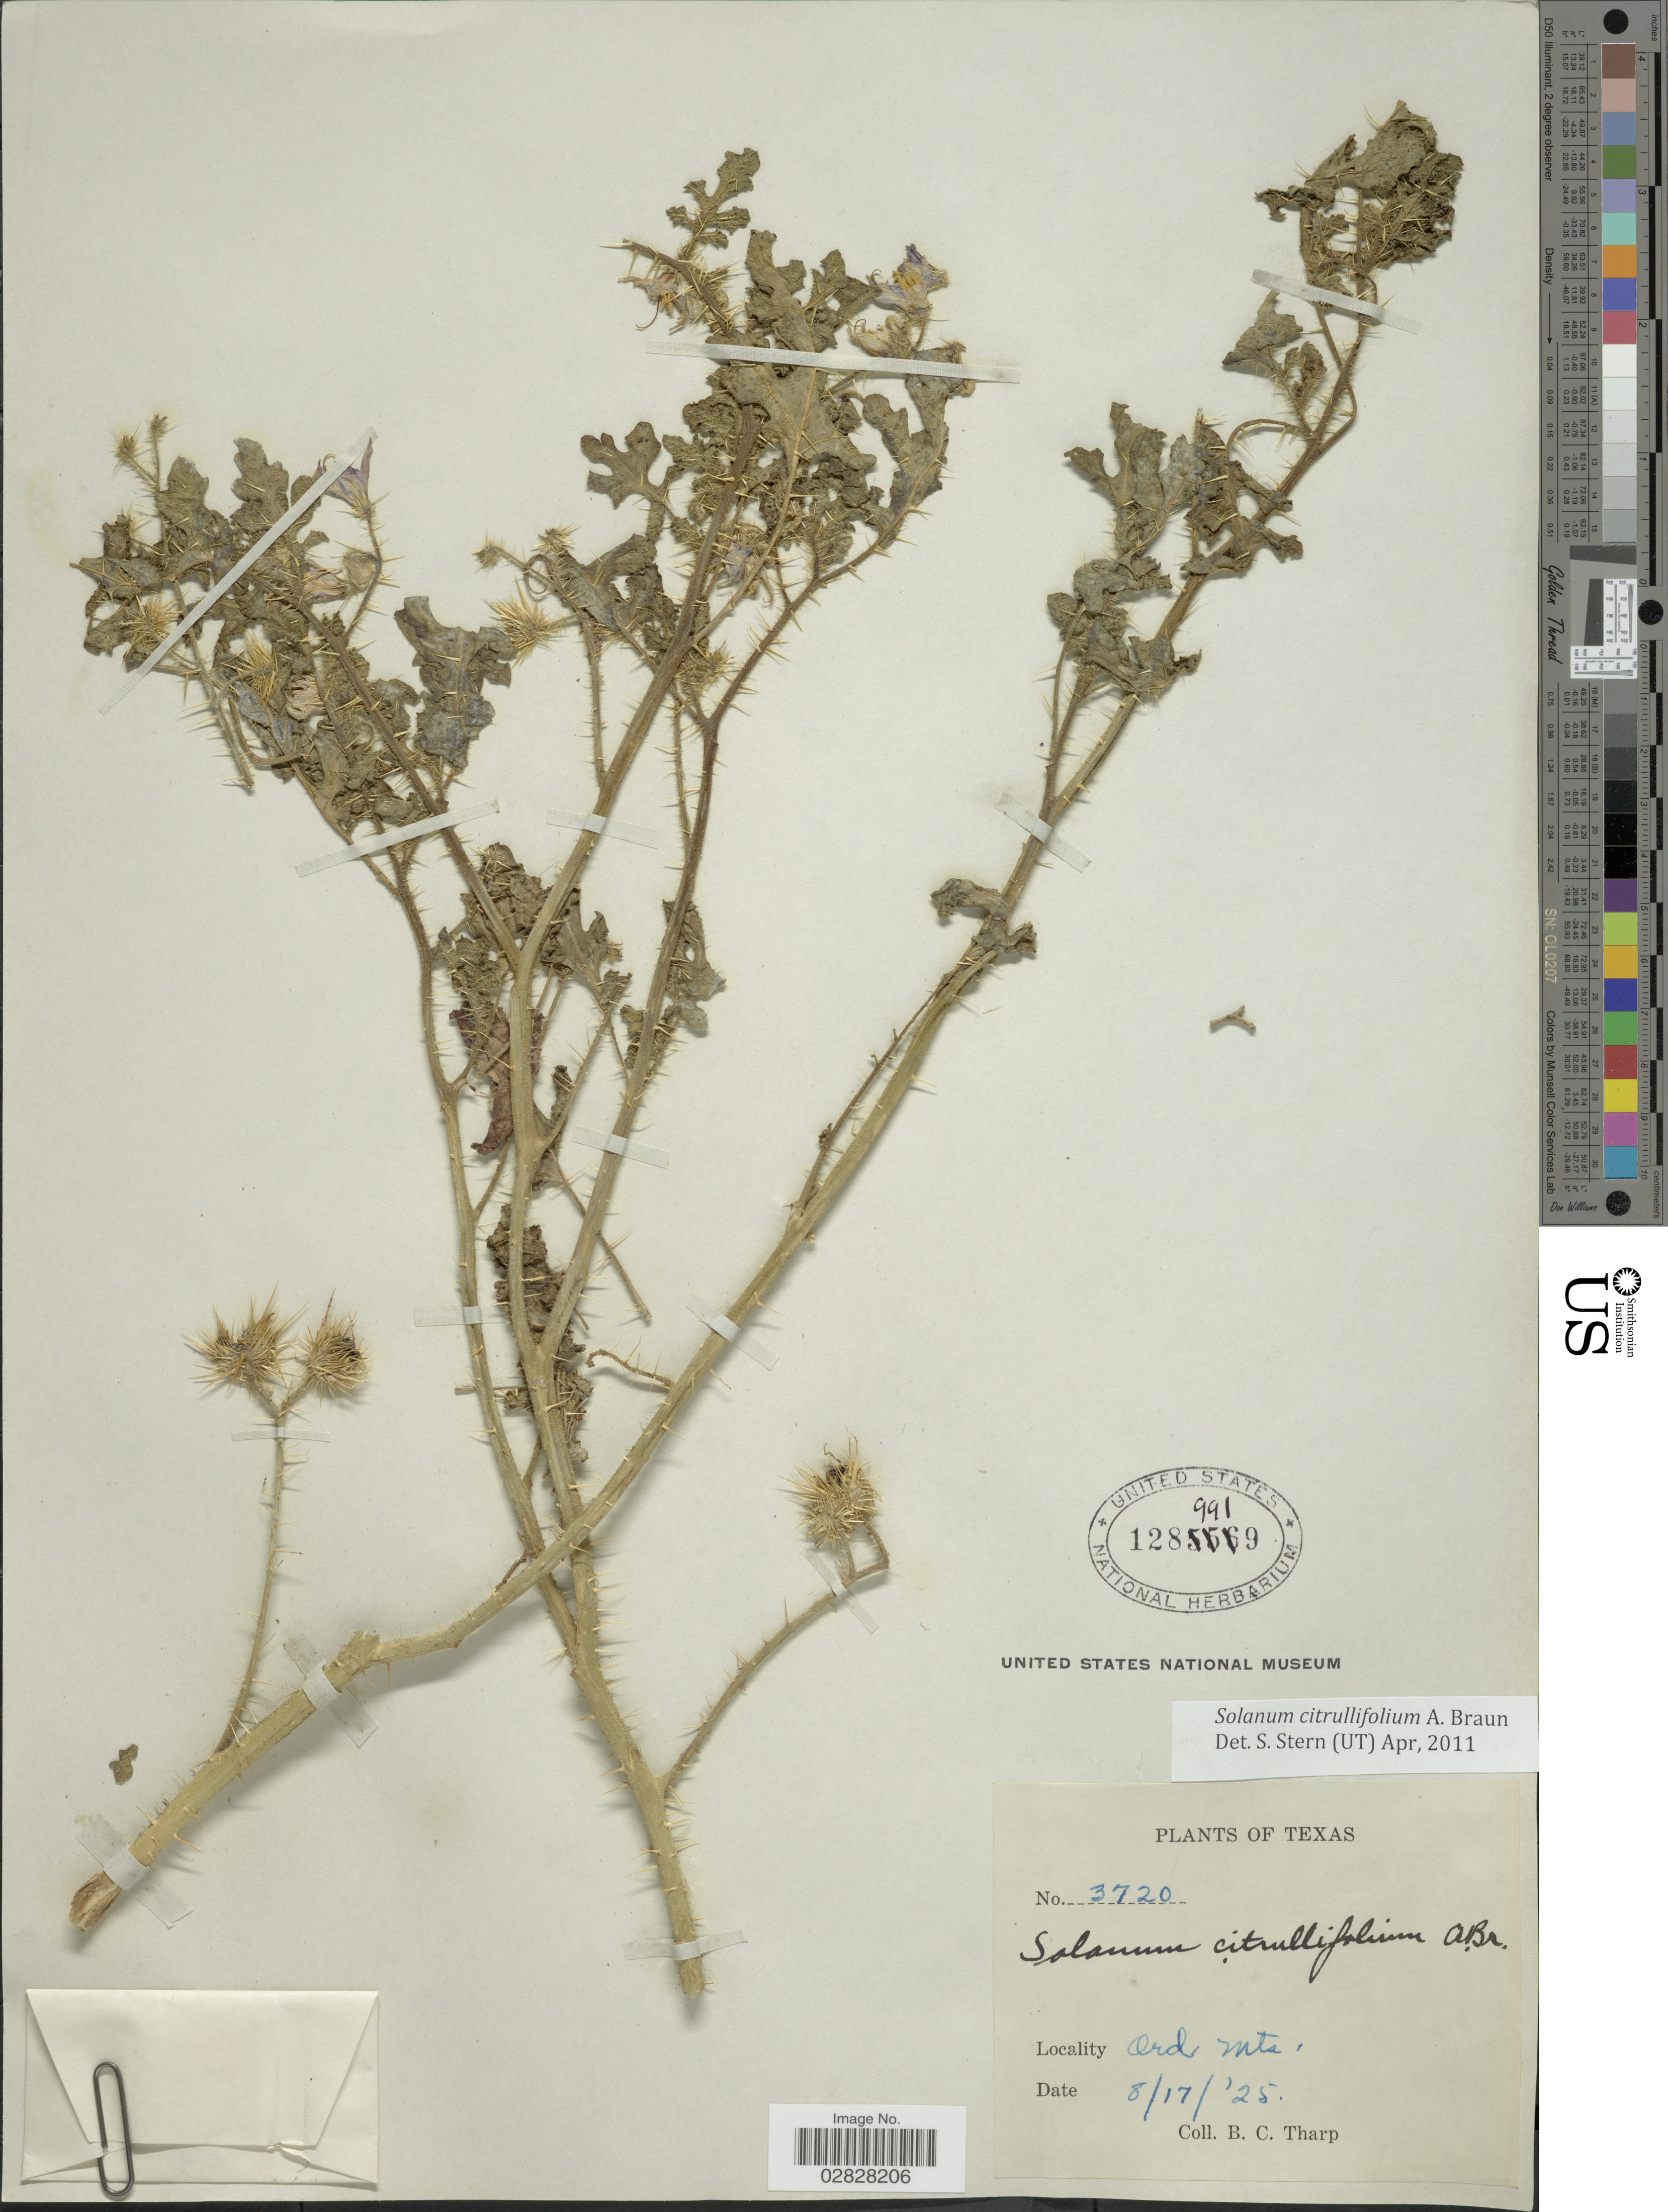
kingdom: Plantae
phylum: Tracheophyta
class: Magnoliopsida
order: Solanales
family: Solanaceae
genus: Solanum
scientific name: Solanum citrullifolium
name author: A. Braun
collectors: B. C. Tharp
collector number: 3720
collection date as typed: Transcribed d/m/y: 17/8/25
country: United States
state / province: Texas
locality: Ord Mts.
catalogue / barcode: US 1289919